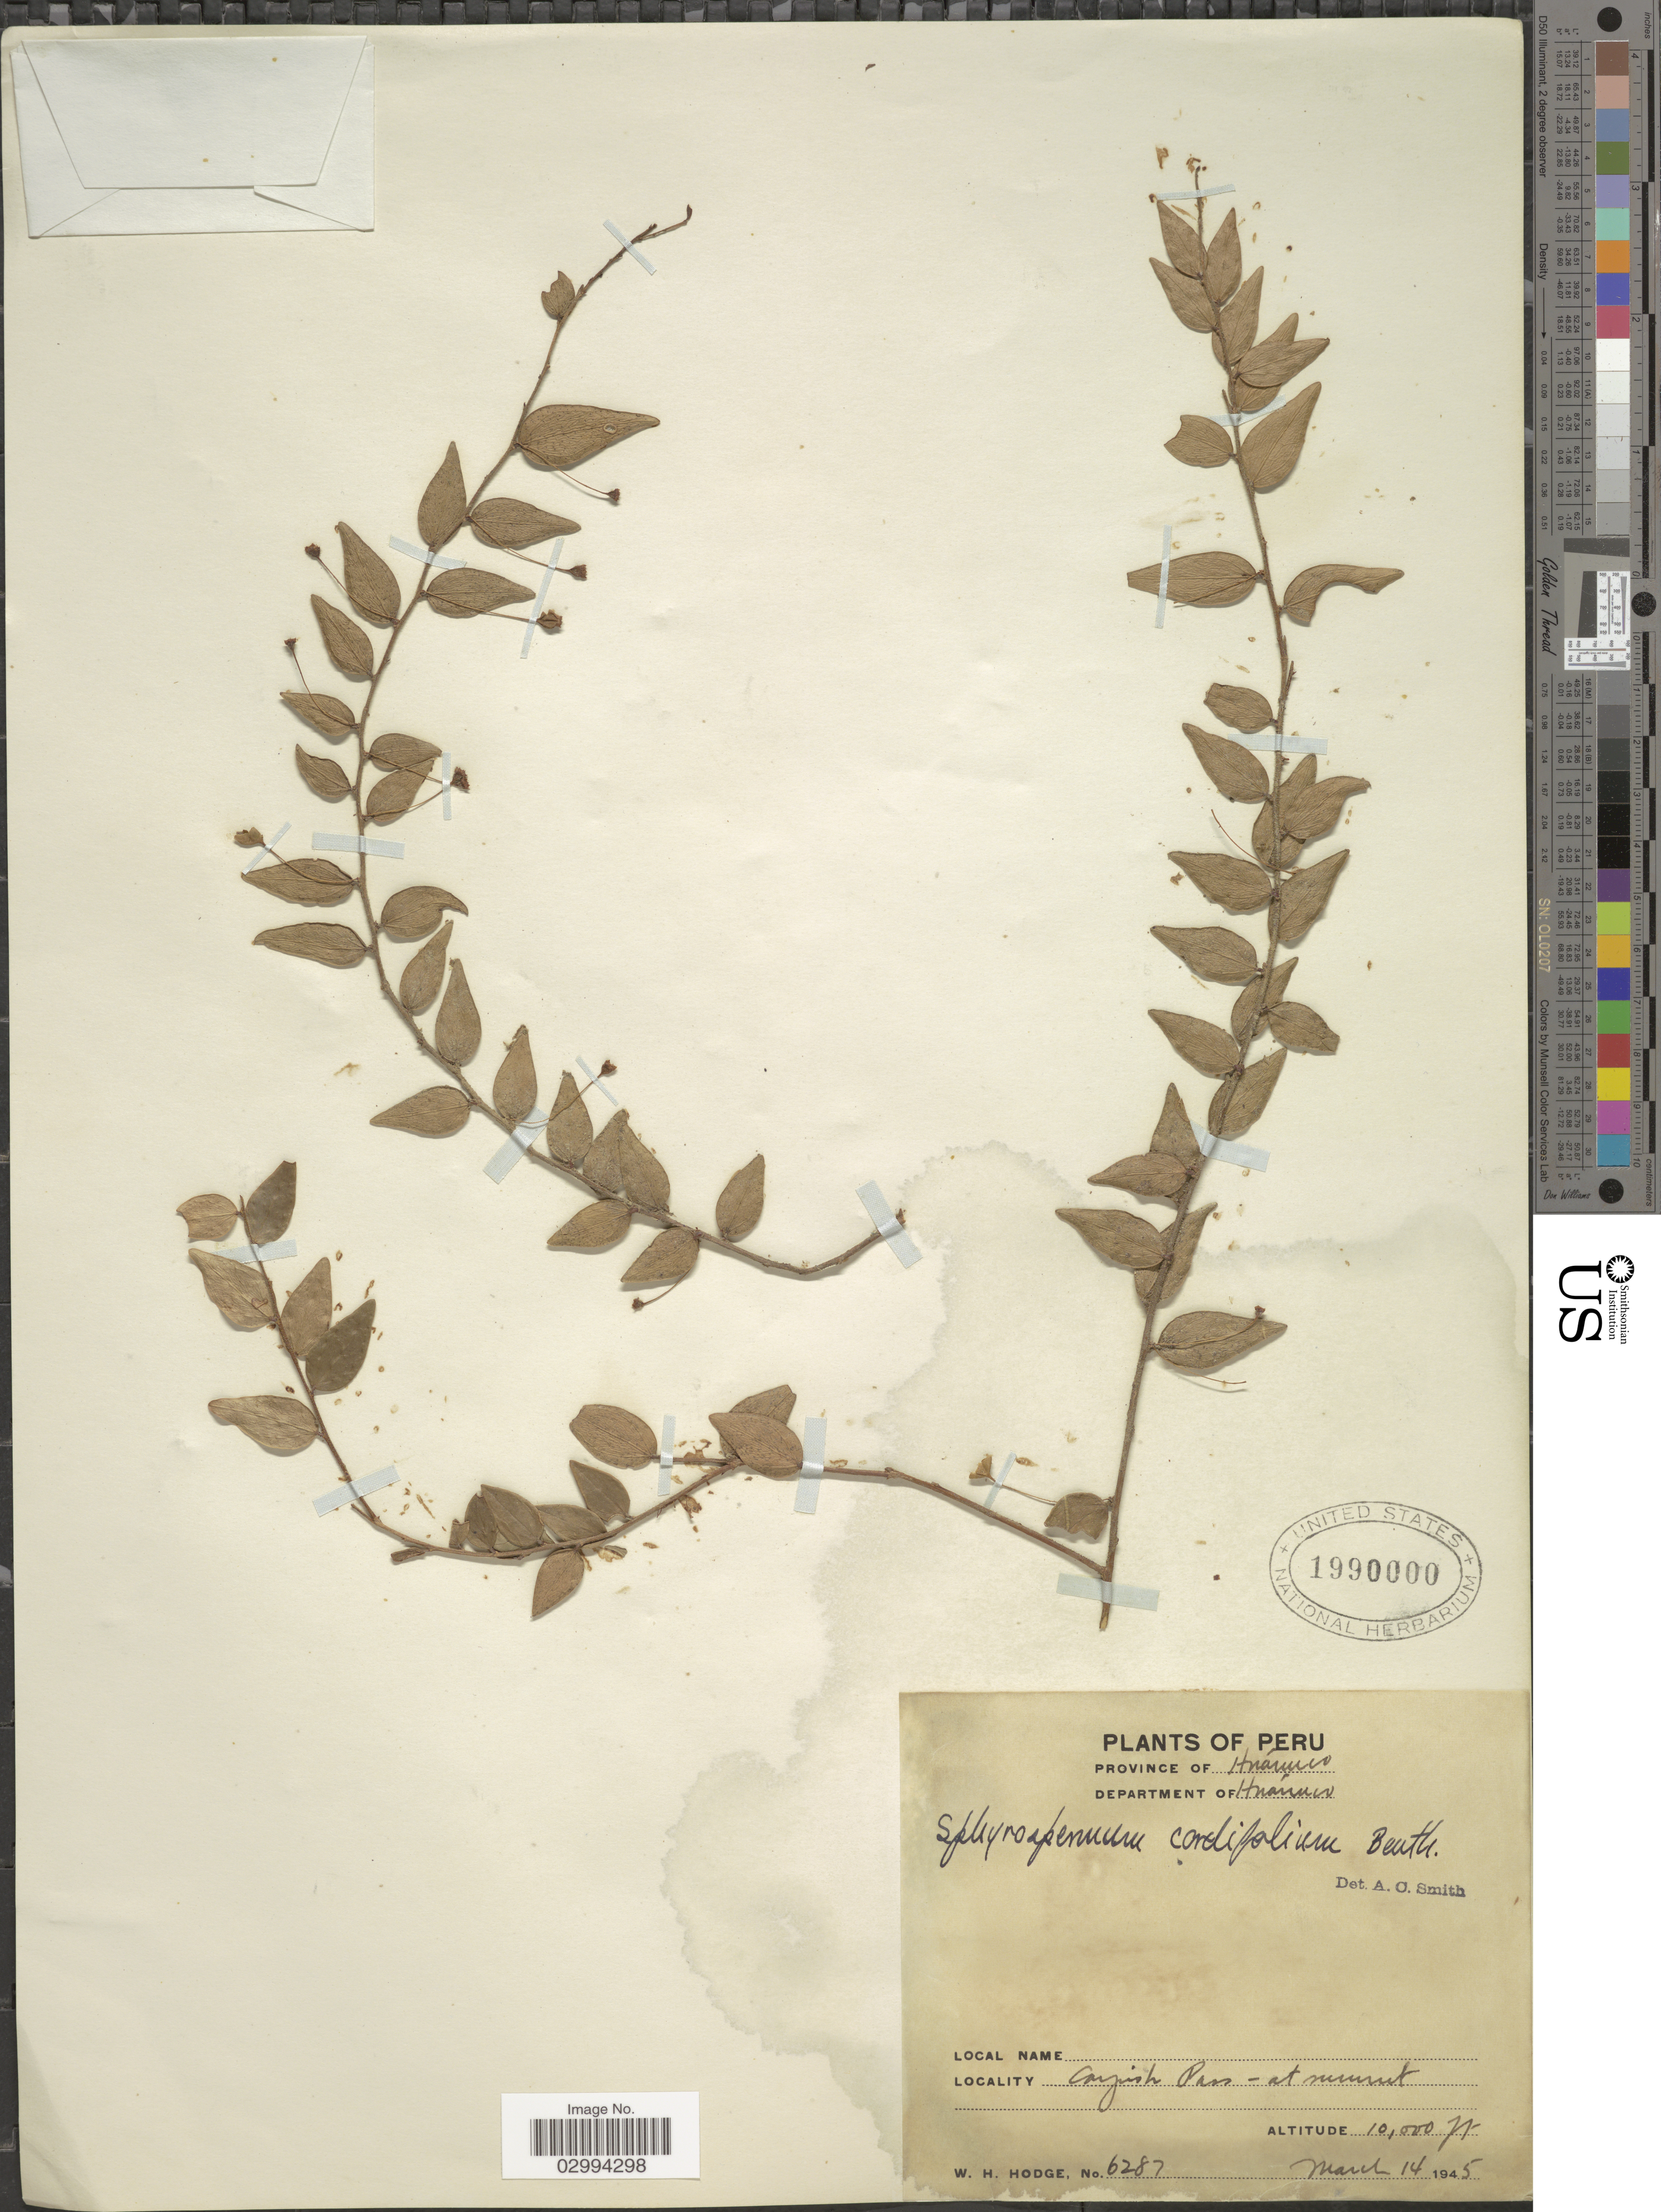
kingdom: Plantae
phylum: Tracheophyta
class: Magnoliopsida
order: Ericales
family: Ericaceae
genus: Sphyrospermum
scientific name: Sphyrospermum cordifolium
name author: Benth.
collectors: W. Hodge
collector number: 6287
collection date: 1945-03-14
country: Peru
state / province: Huánuco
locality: Department of Huánuco, Carpish Pass.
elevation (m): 3048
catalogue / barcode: US 1990000